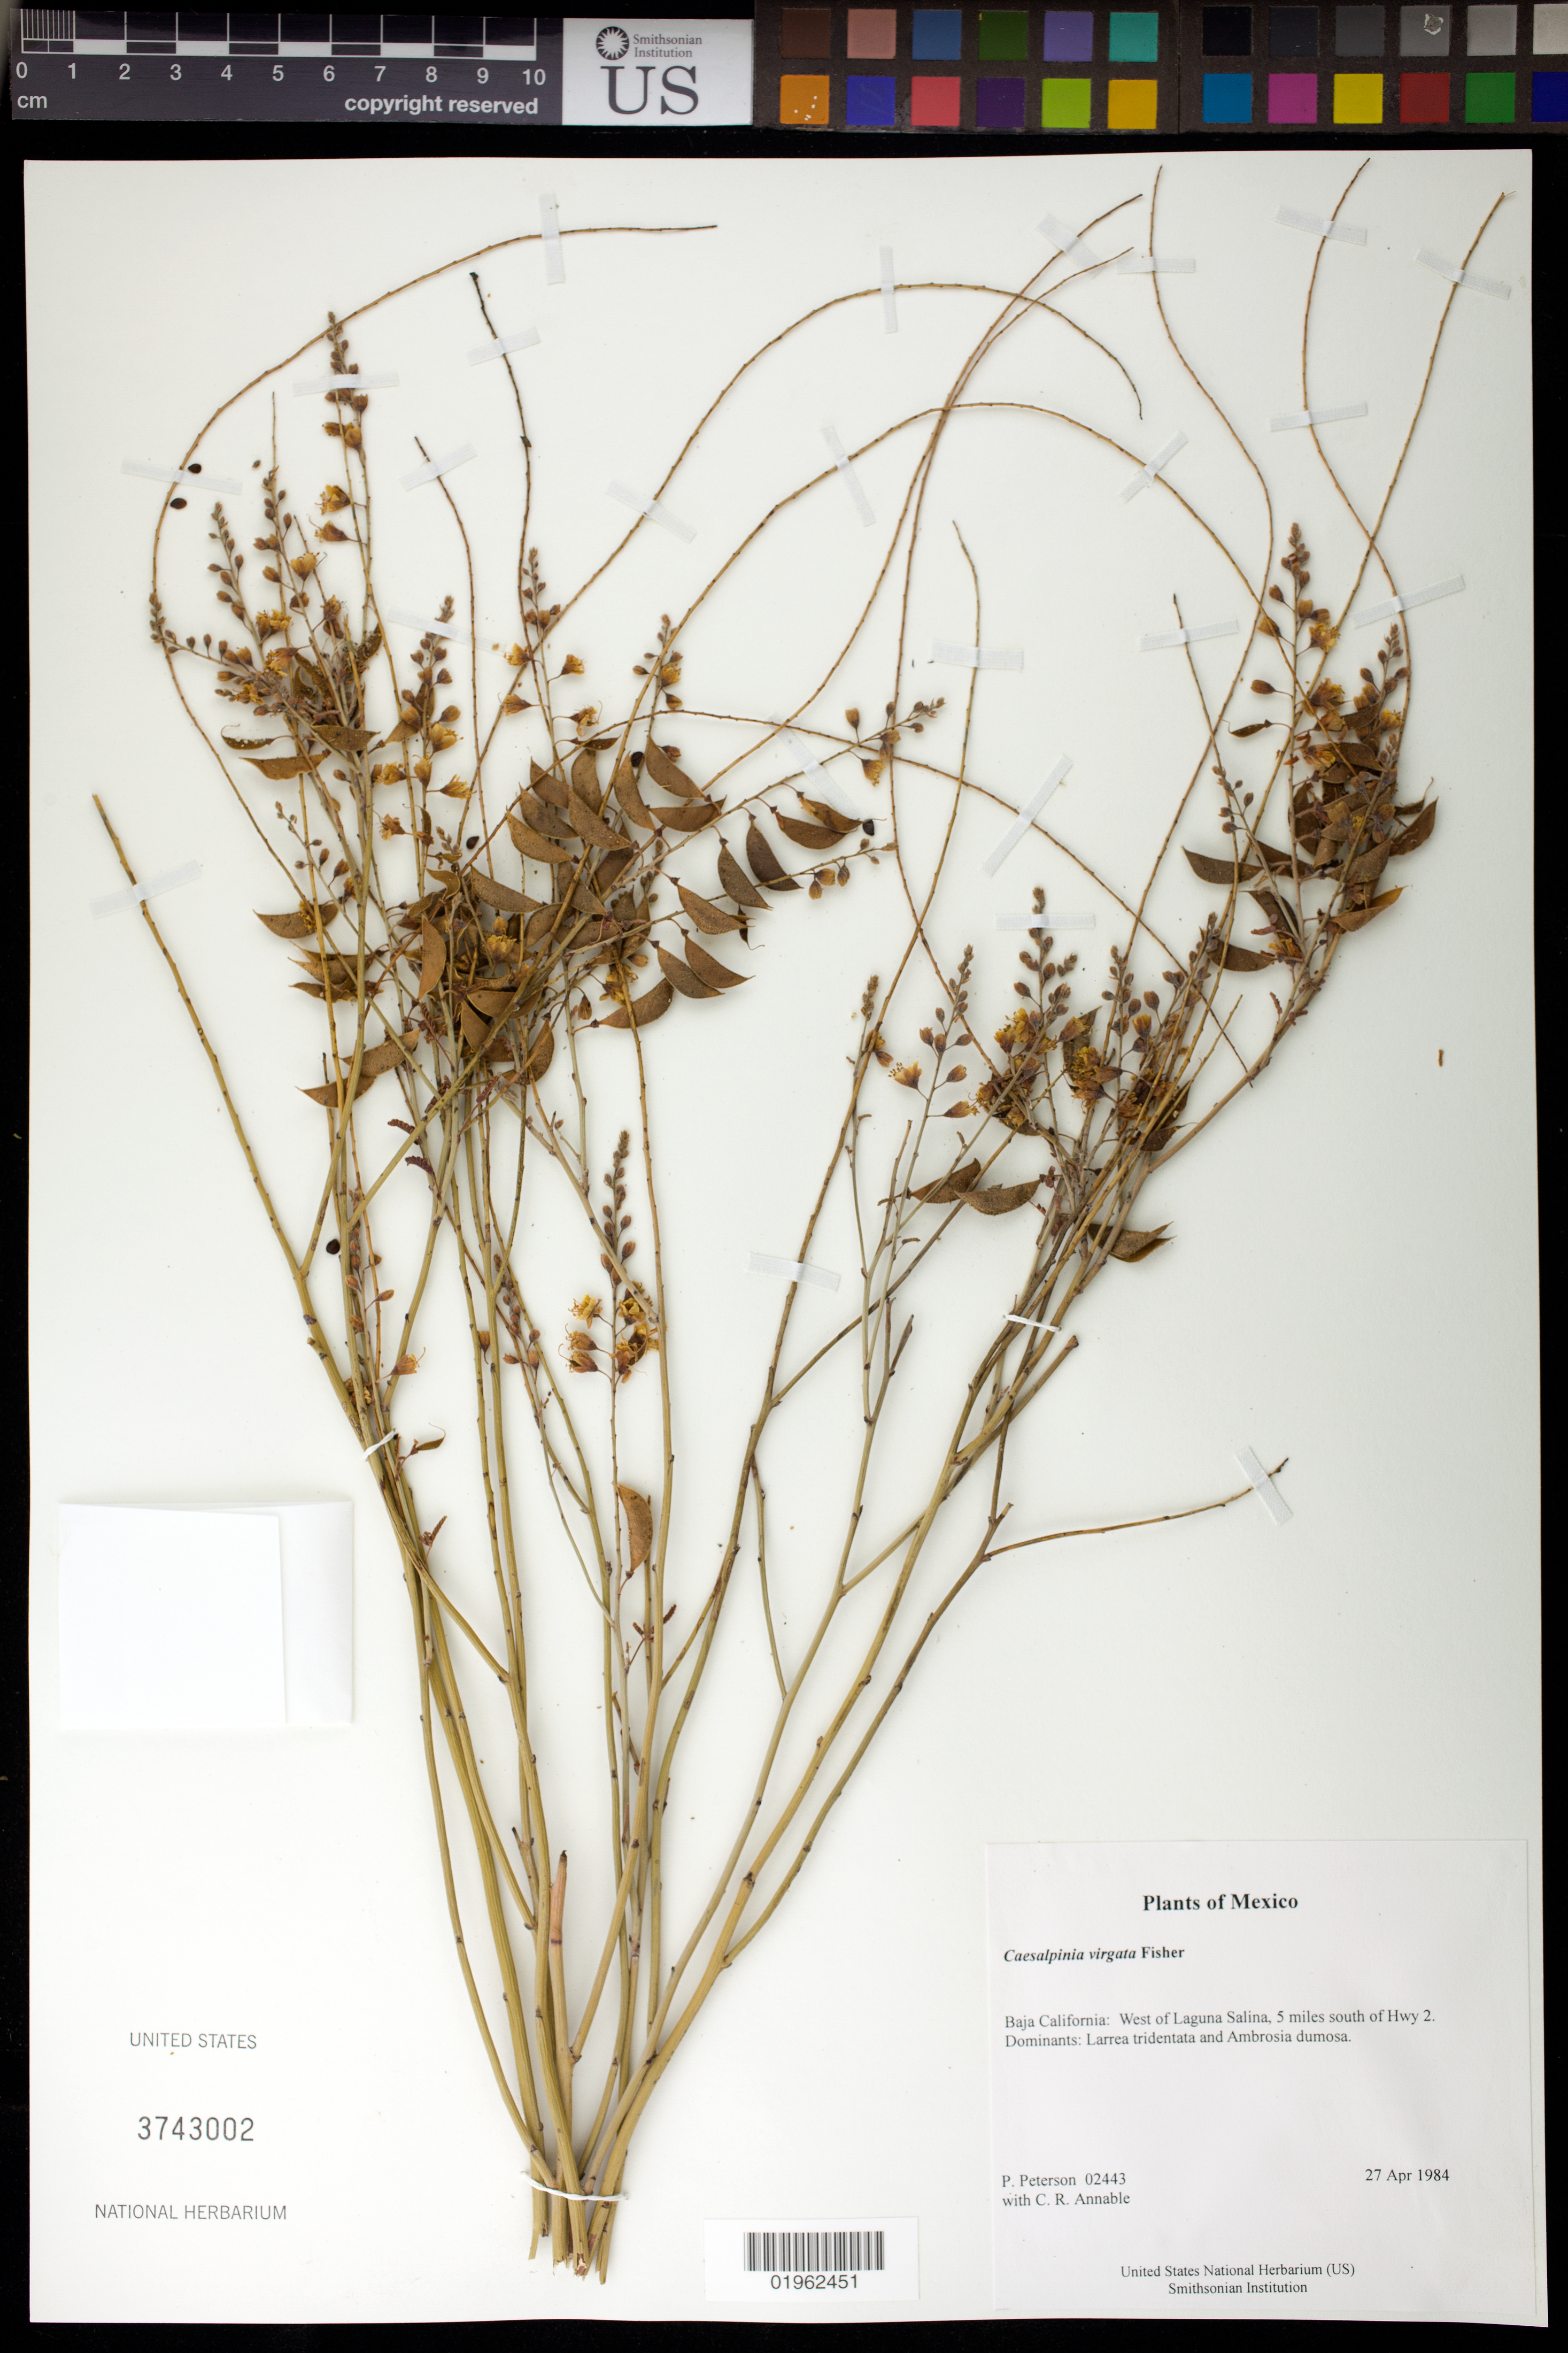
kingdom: Plantae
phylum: Tracheophyta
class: Magnoliopsida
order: Fabales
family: Fabaceae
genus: Hoffmannseggia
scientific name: Hoffmannseggia microphylla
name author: Torr.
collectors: P. M. Peterson & C. R. Annable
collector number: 02443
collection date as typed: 27 Apr 1984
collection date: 1984-04-27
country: Mexico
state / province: Baja California Norte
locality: West of Laguna Salina, 5 miles south of Hwy 2.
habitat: Dominants: Larrea tridentata and Ambrosia dumosa.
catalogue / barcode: US 3743002